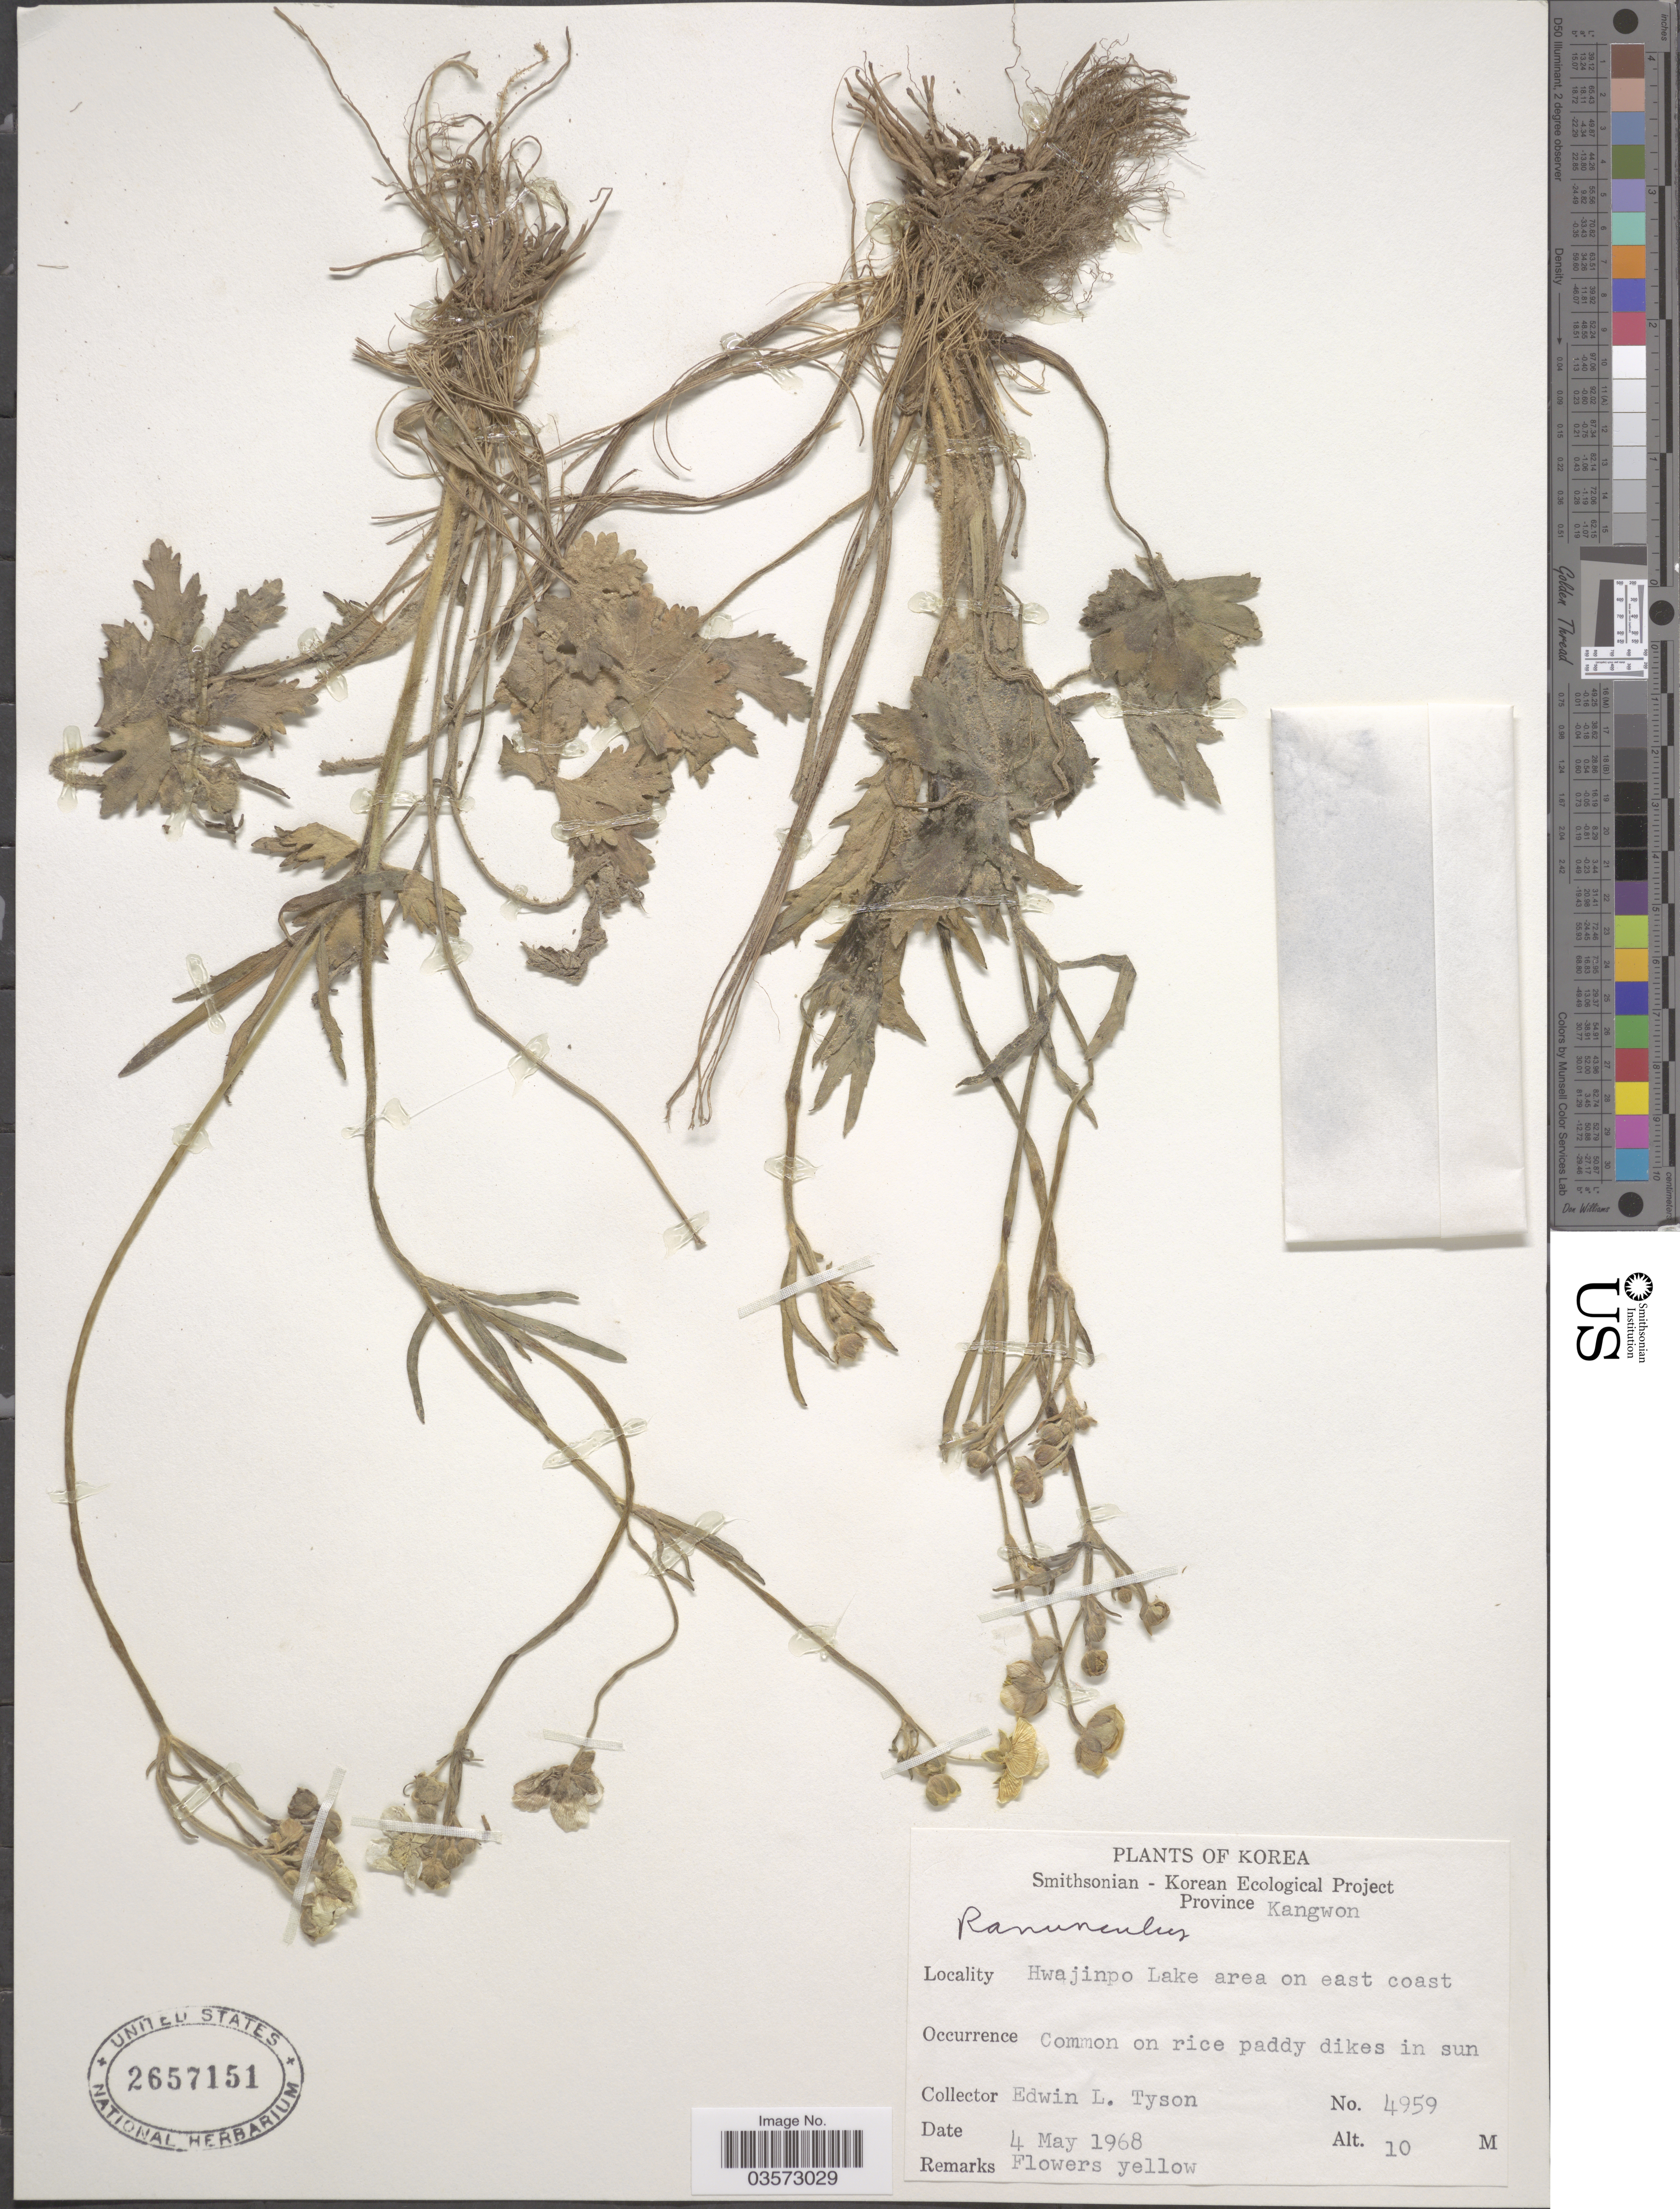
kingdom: Plantae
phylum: Tracheophyta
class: Magnoliopsida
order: Ranunculales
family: Ranunculaceae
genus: Ranunculus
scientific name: Ranunculus sp.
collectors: E. L. Tyson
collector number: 4959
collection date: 1968-05-04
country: North Korea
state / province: Kangwon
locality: Korea. Hwajinpo Lake area on east coast.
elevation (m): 10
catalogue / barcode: US 2657151